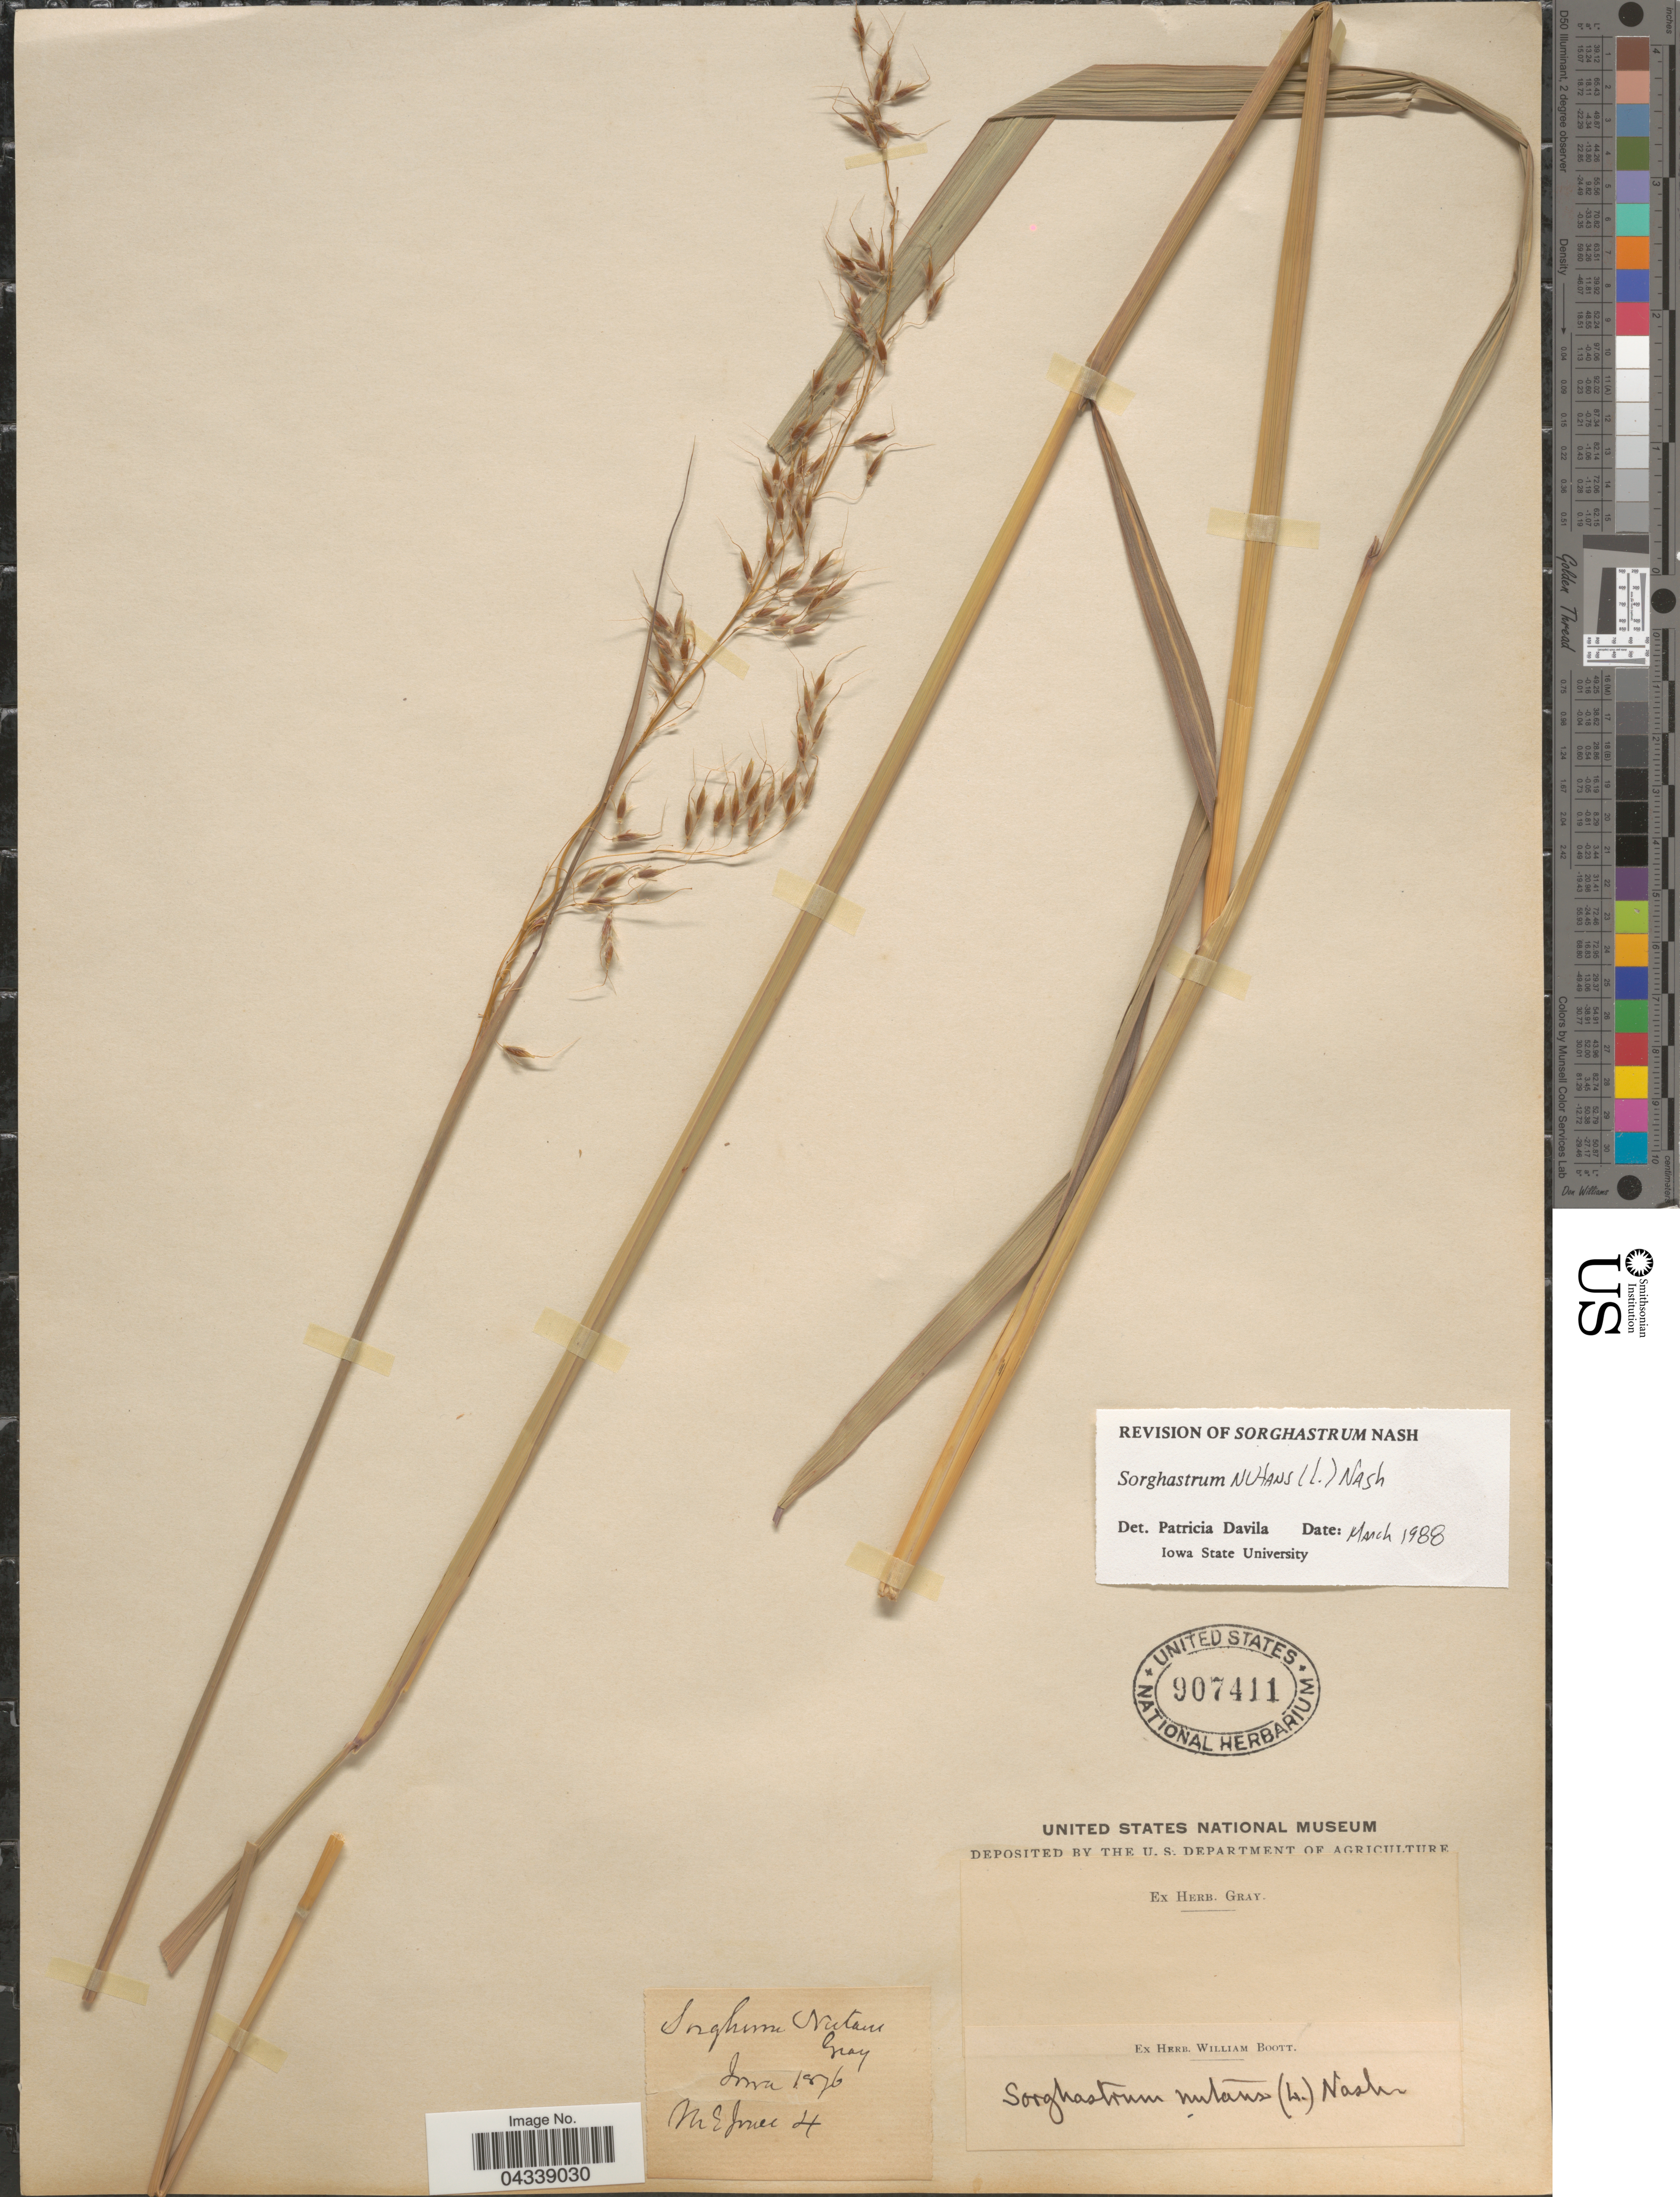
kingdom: Plantae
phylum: Tracheophyta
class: Liliopsida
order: Poales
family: Poaceae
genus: Sorghastrum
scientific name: Sorghastrum nutans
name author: (L.) Nash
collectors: M. E. Jones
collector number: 4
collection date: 1876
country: United States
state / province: Iowa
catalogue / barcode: US 907411